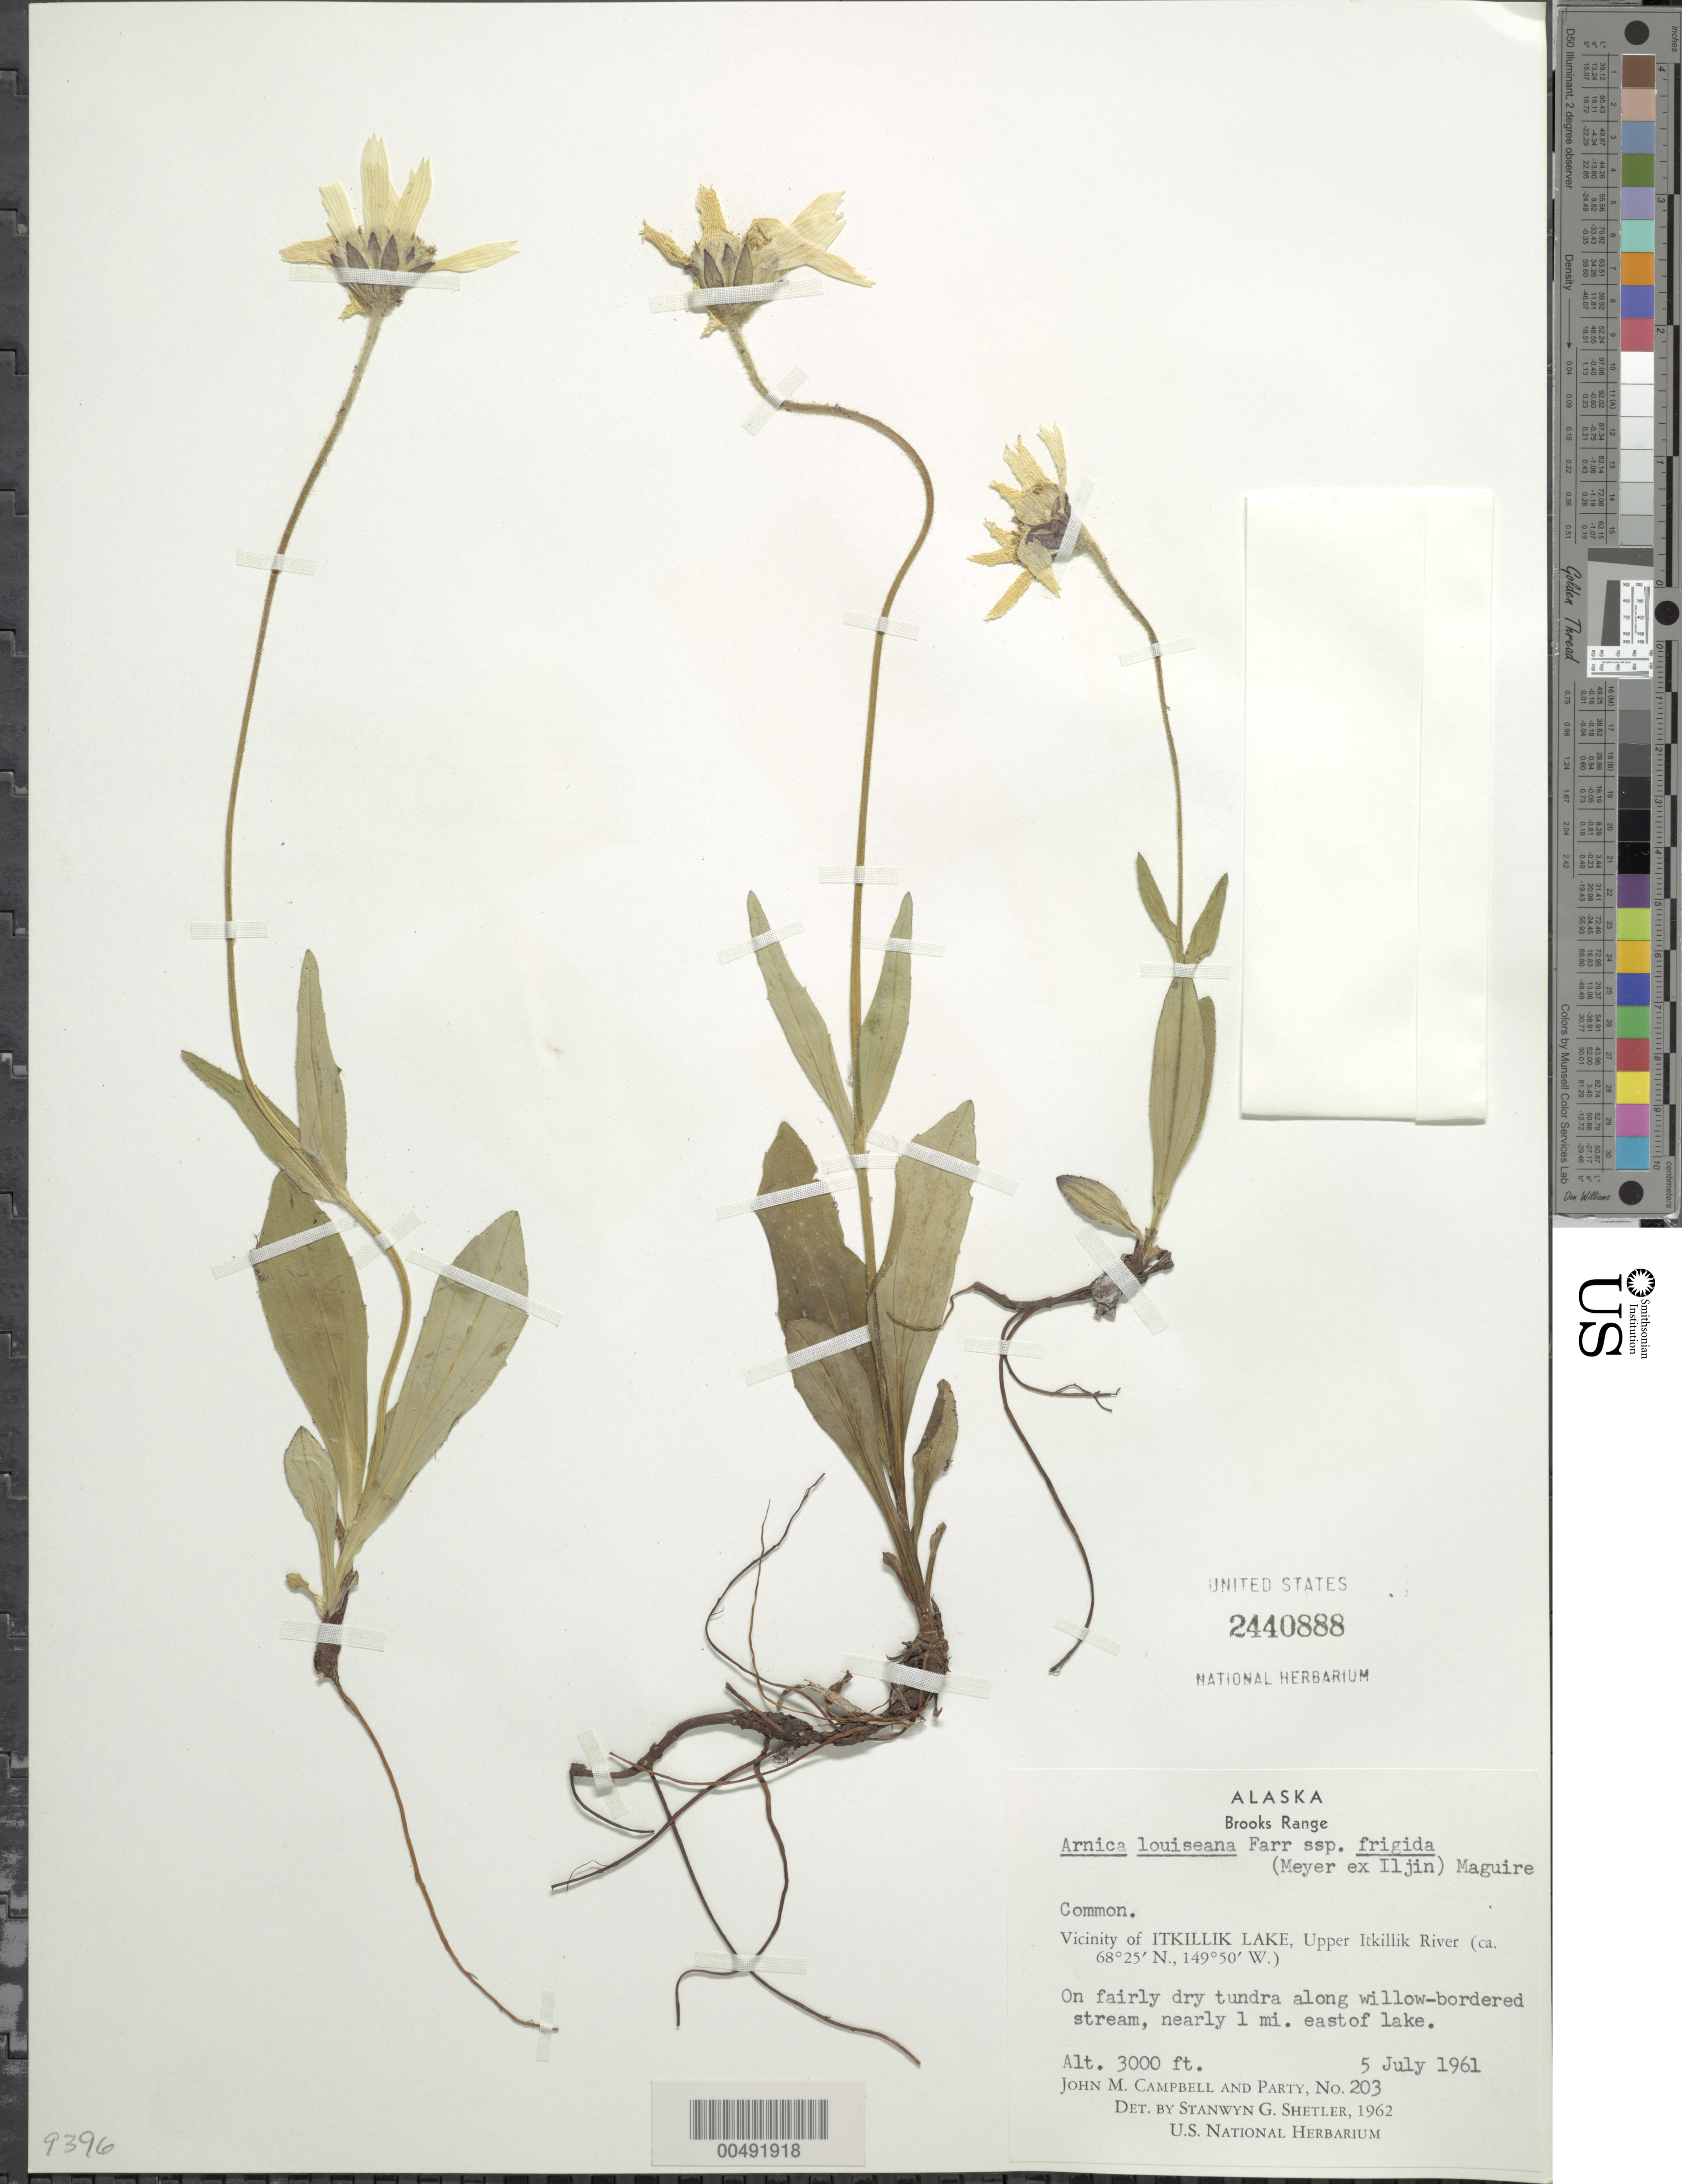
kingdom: Plantae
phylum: Tracheophyta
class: Magnoliopsida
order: Asterales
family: Asteraceae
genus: Arnica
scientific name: Arnica louiseana subsp. frigida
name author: (C.A. Mey. ex Iljin) Maguire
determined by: Shetler, Stanwyn G., (US), NMNH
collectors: J. M. Campbell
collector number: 203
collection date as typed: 05 Jul 1961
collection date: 1961-07-05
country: United States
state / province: Alaska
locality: Brooks Range, Upper Itkillik River, 1 mi. E of Itkillik Lake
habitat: on fairly dry tundra along willow-bordered stream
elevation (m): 914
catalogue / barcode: US 2440888